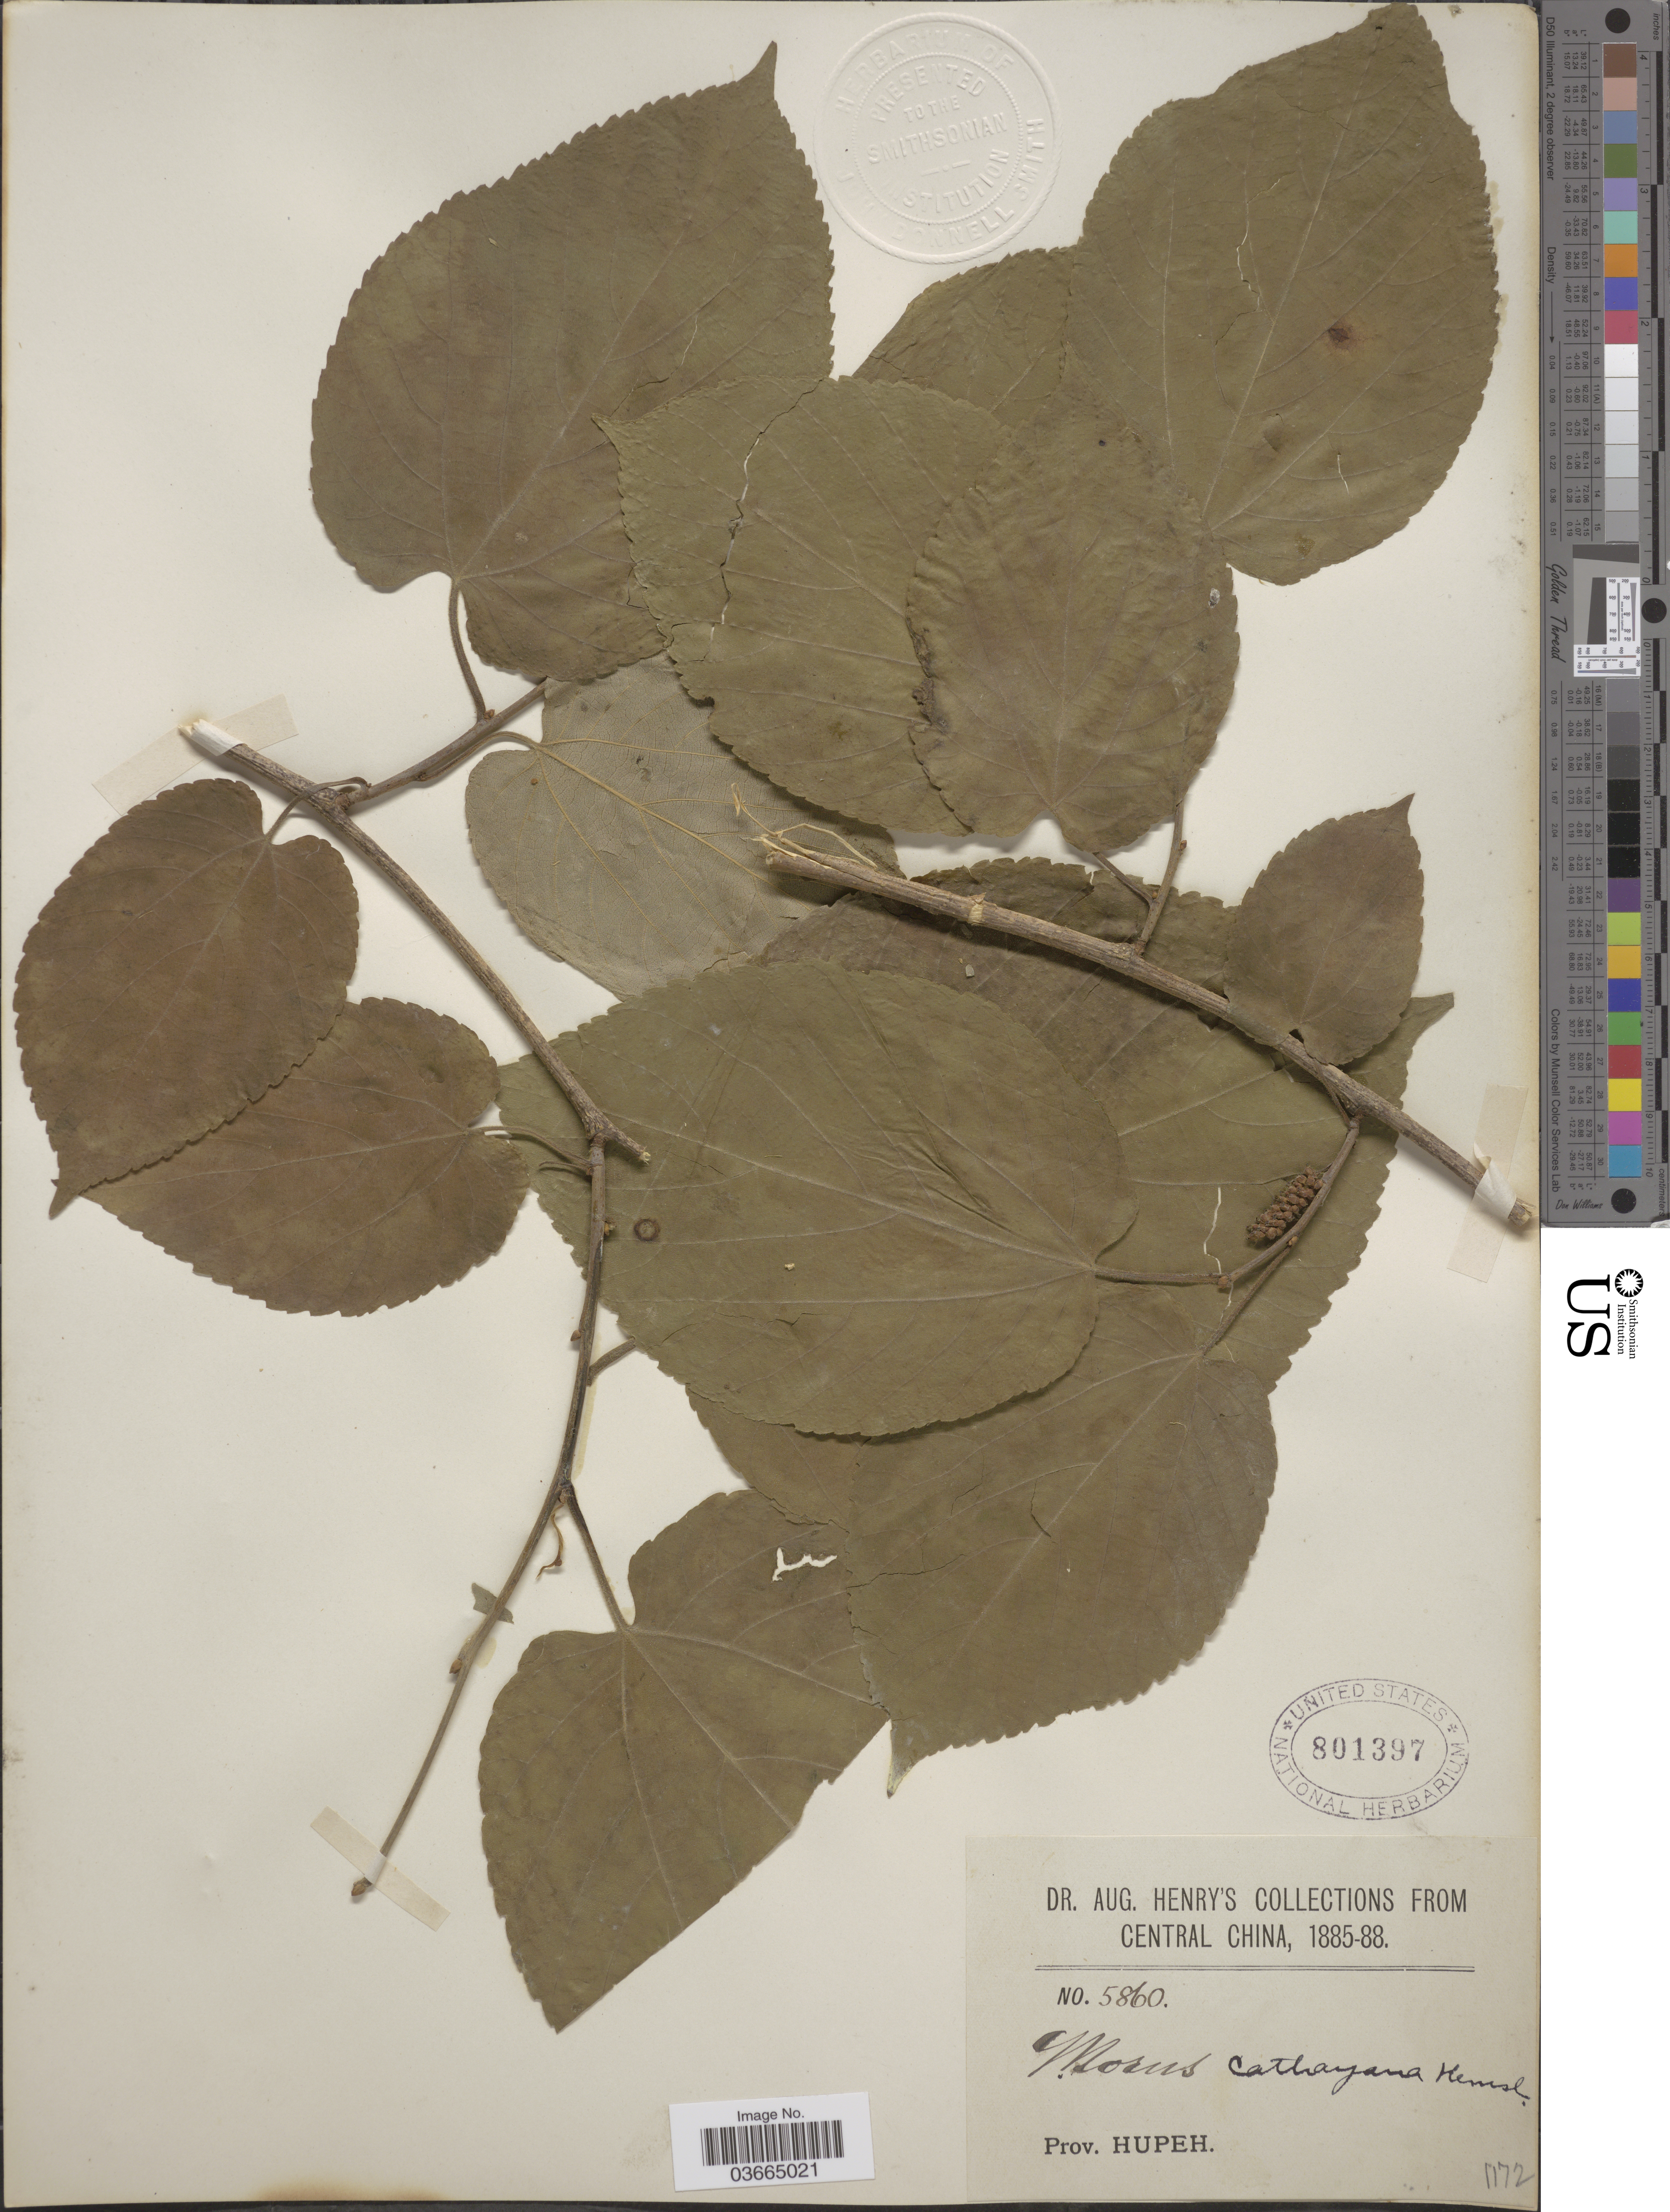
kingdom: Plantae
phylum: Tracheophyta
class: Magnoliopsida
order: Rosales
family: Moraceae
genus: Morus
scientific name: Morus cathayana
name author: Hemsl.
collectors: A. Henry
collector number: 5860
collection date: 1885/1888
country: China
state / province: Hubei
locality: Central China. Prov. Hupeh.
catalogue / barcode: US 801397